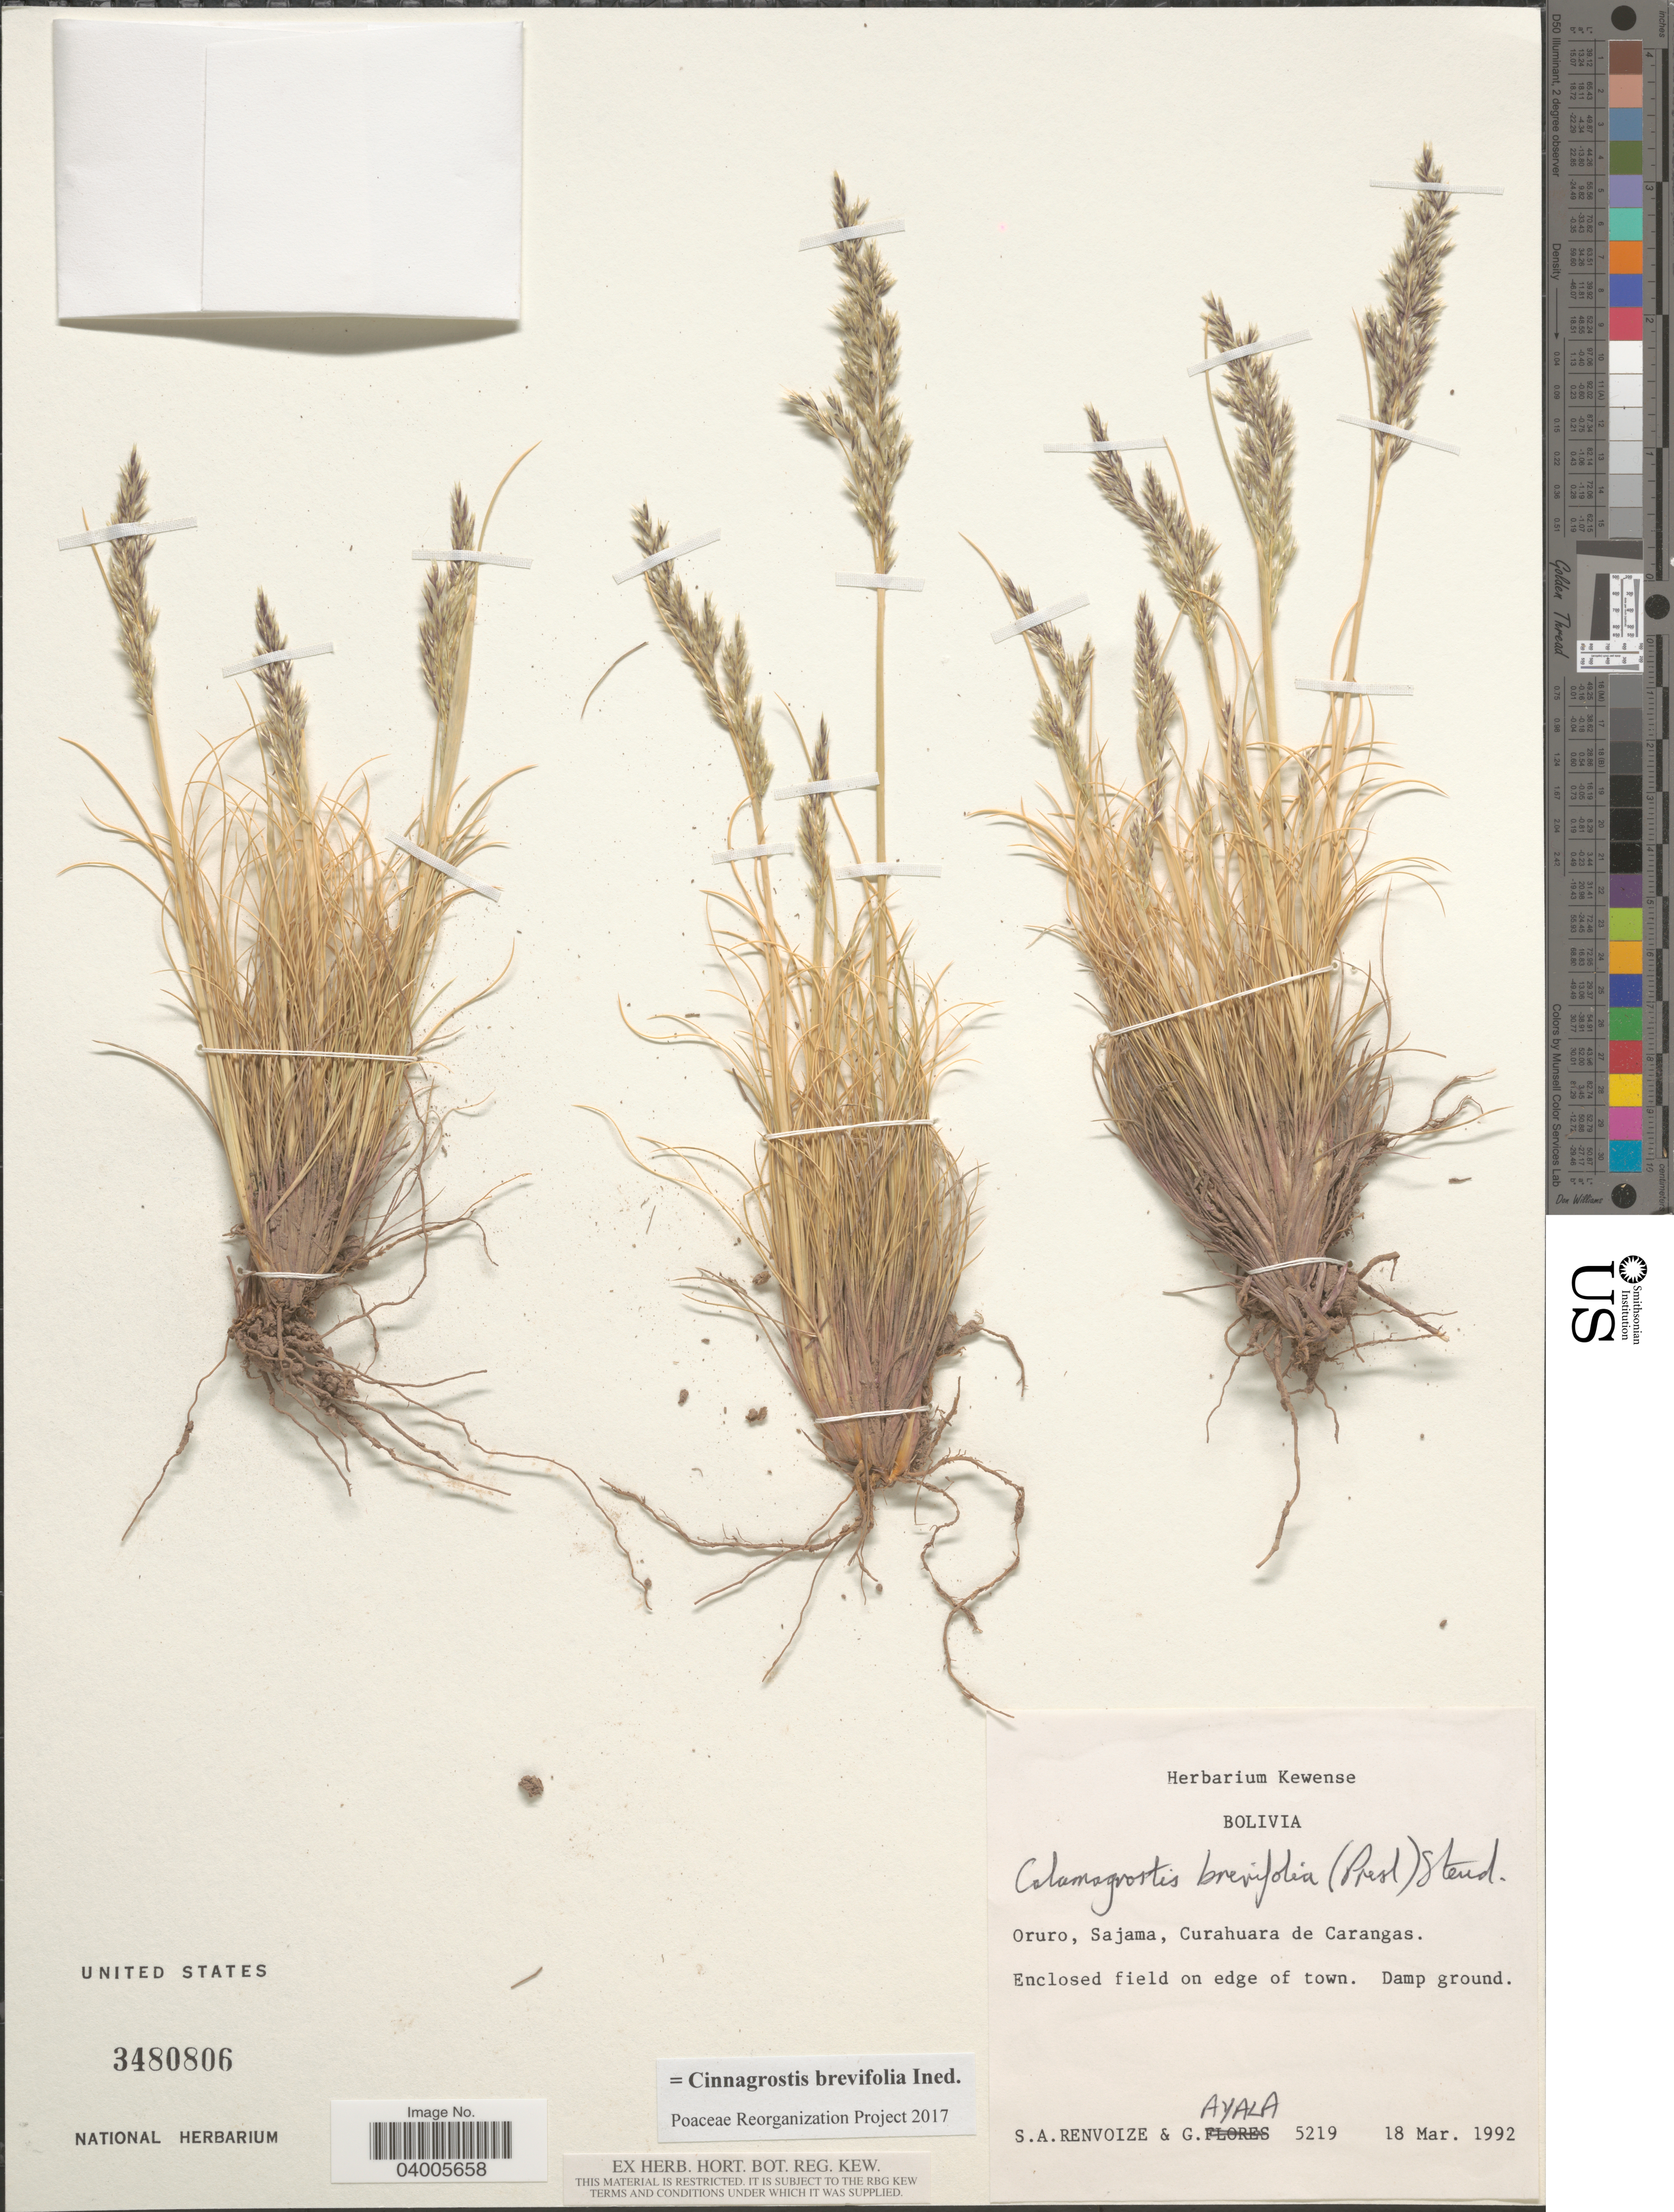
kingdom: Plantae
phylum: Tracheophyta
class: Liliopsida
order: Poales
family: Poaceae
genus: Cinnagrostis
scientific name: Cinnagrostis brevifolia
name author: (J. Presl) P.M. Peterson et al.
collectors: S. A. Renvoize & G. Ayala F.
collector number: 5219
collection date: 1992-03-18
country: Bolivia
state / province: Oruro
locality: Sajama, Curahuara de Carangas. Enclosed field on edge of town.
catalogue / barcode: US 3480806